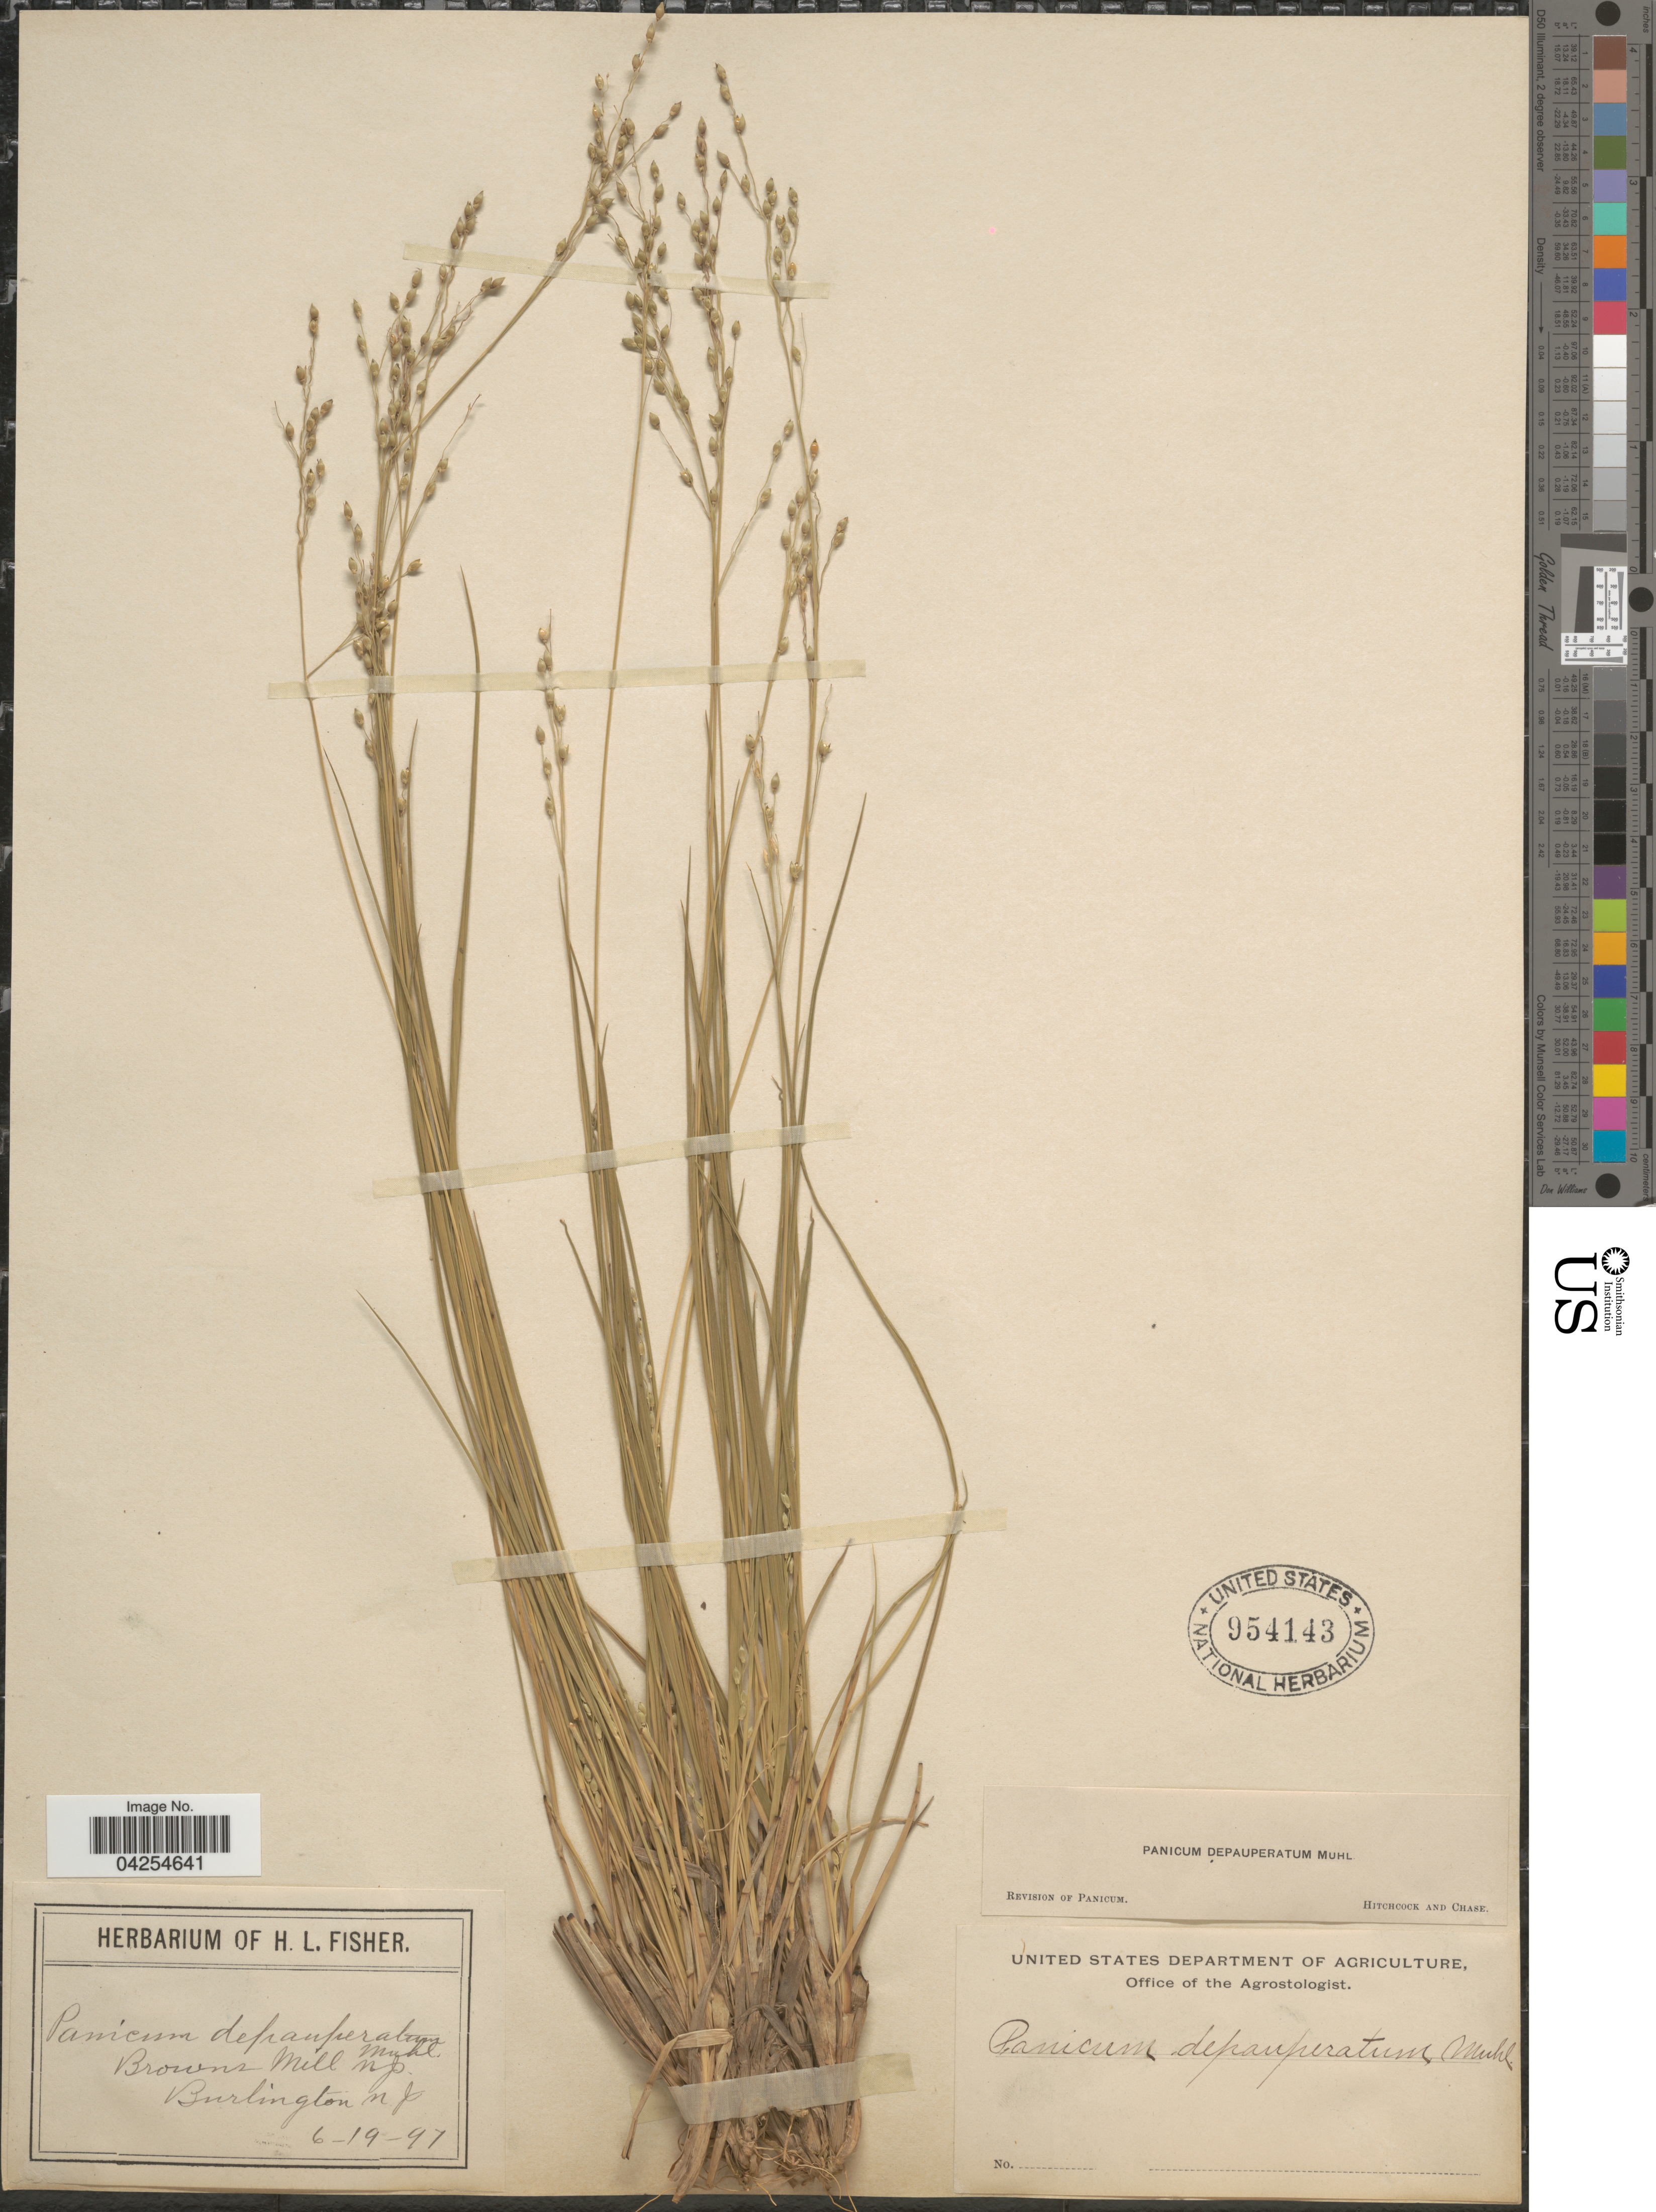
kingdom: Plantae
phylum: Tracheophyta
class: Liliopsida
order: Poales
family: Poaceae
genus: Dichanthelium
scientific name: Dichanthelium depauperatum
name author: (Muhl.) Gould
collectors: ex herb. of H. L. Fisher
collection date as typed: Transcribed d/m/y: 19/6/97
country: United States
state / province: New Jersey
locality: Browns Mill. Burlington.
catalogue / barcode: US 954143